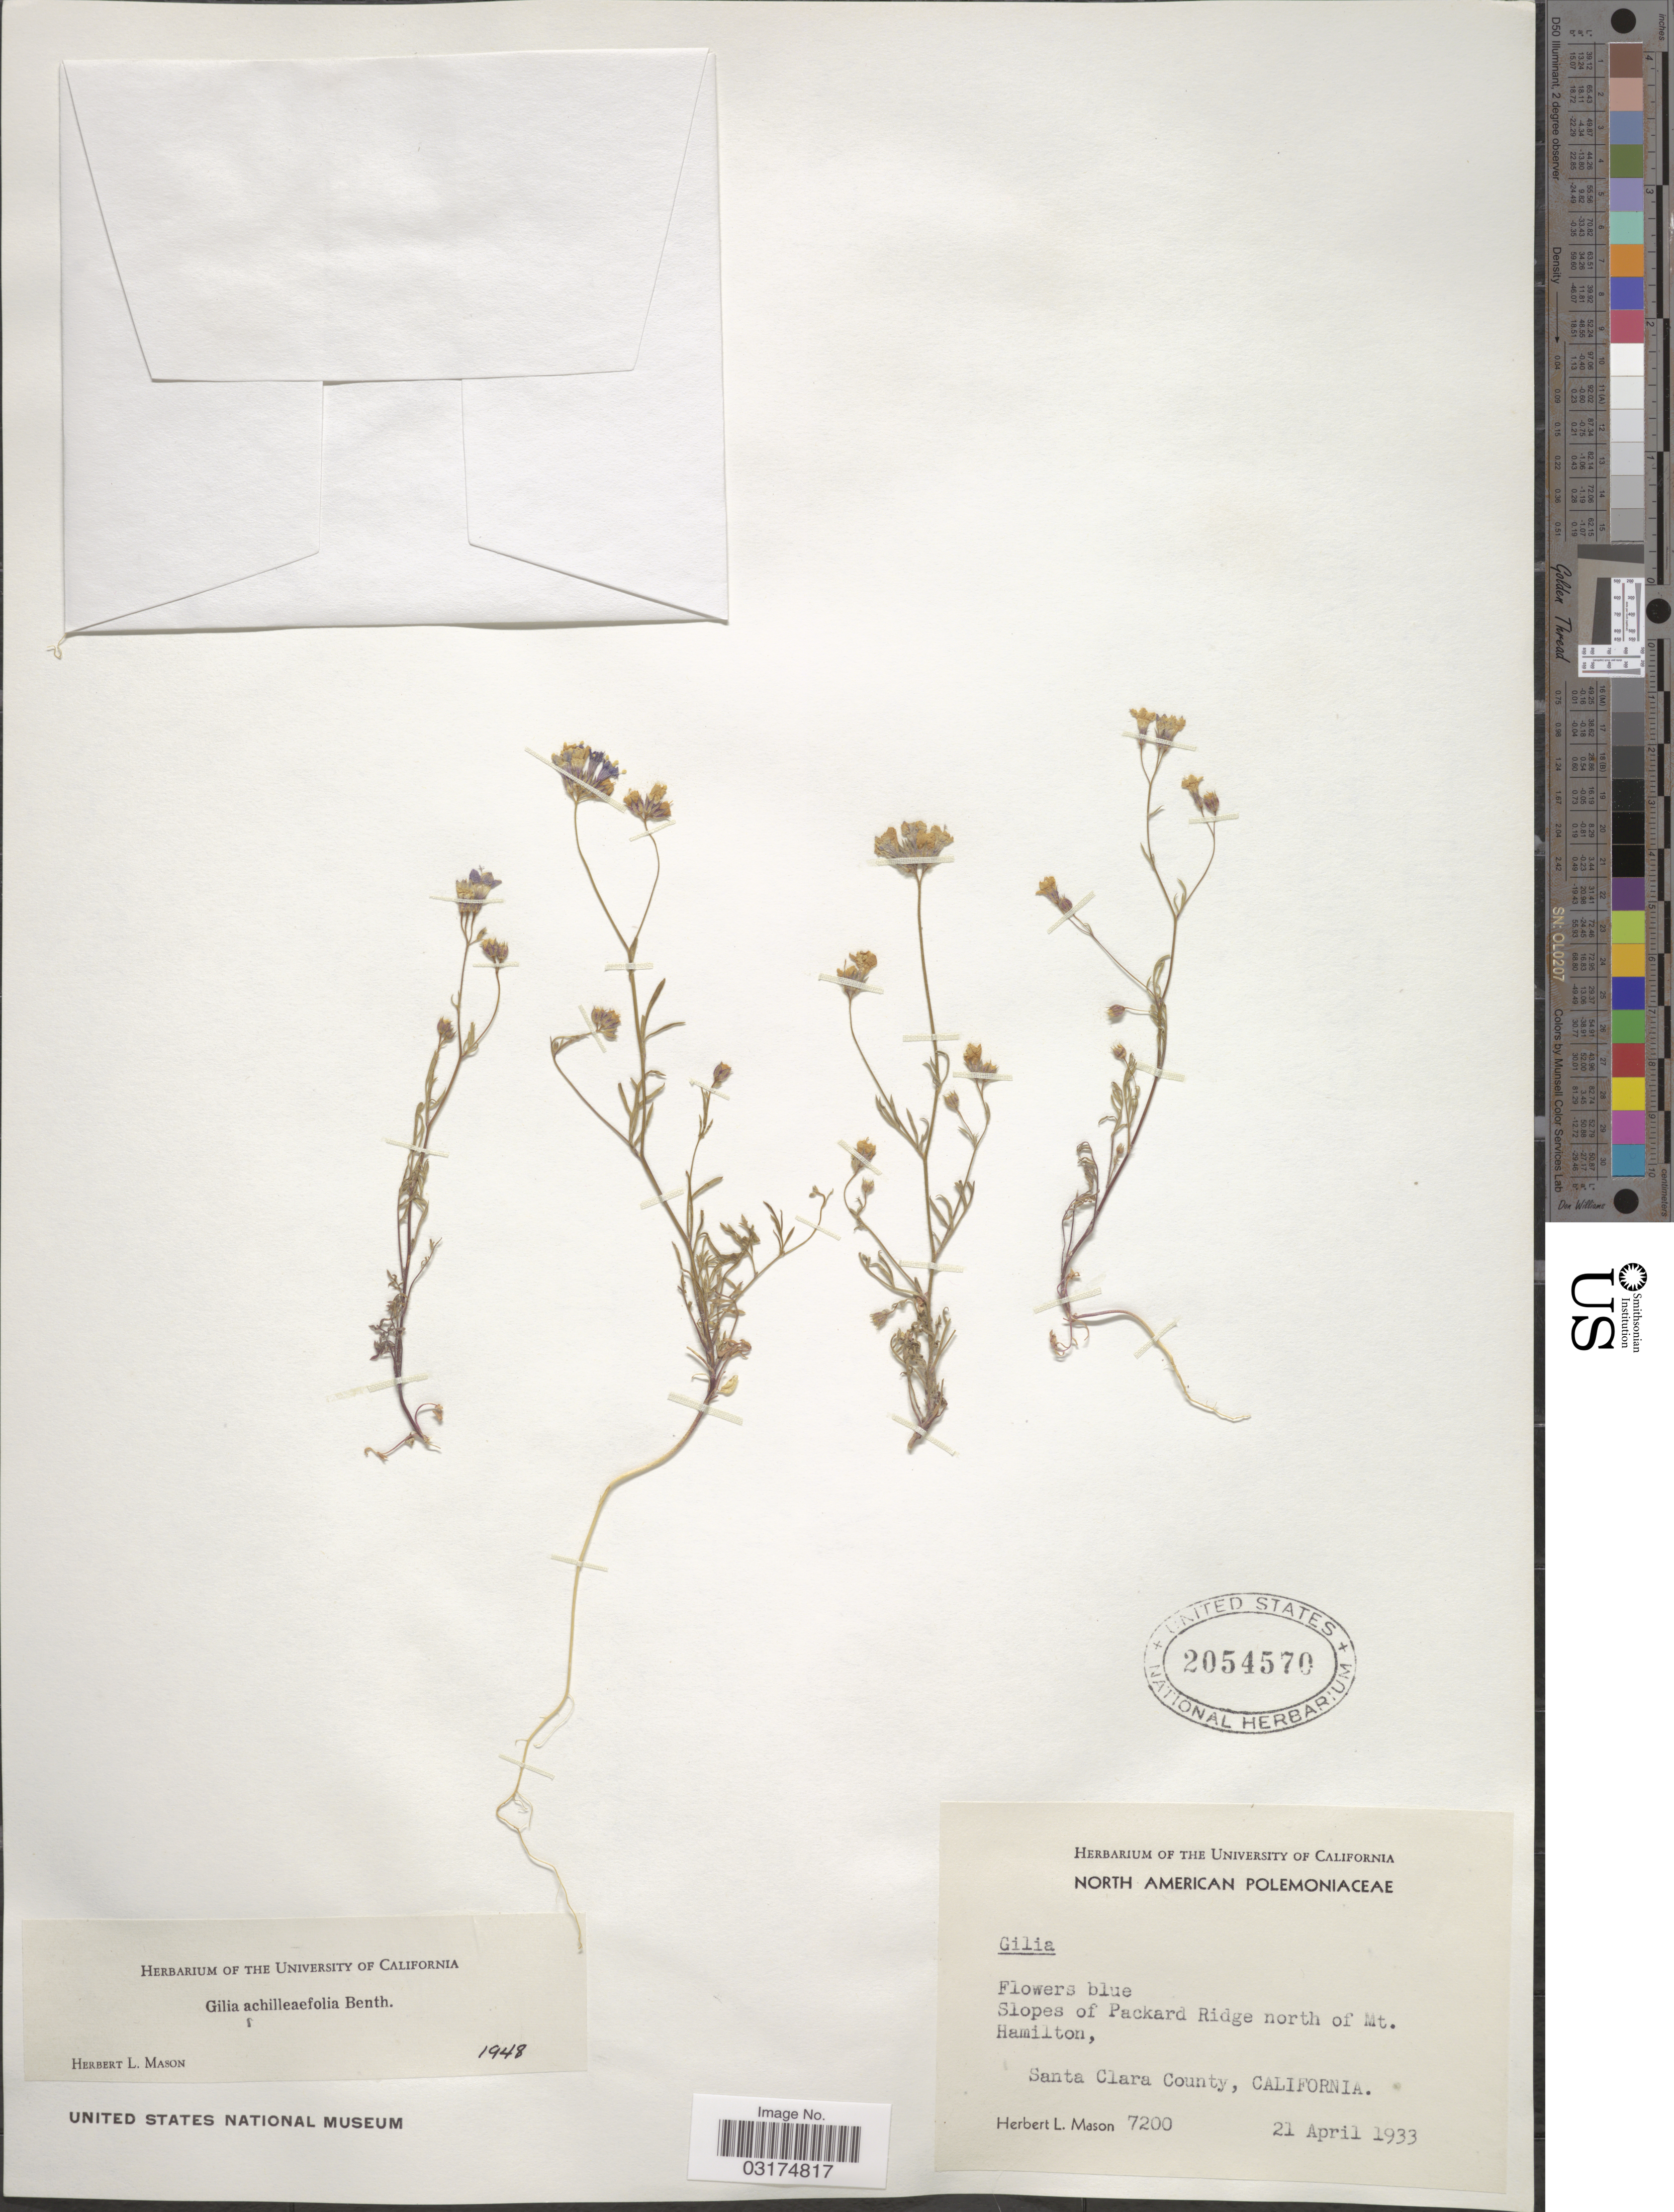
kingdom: Plantae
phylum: Tracheophyta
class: Magnoliopsida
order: Ericales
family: Polemoniaceae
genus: Gilia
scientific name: Gilia achilleifolia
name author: Benth.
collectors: H. L. Mason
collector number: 7200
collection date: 1933-04-21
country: United States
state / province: California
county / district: Santa Clara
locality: Slopes of Packard Ridge north of Mt. Hamilton, Santa Clara County.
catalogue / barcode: US 2054570